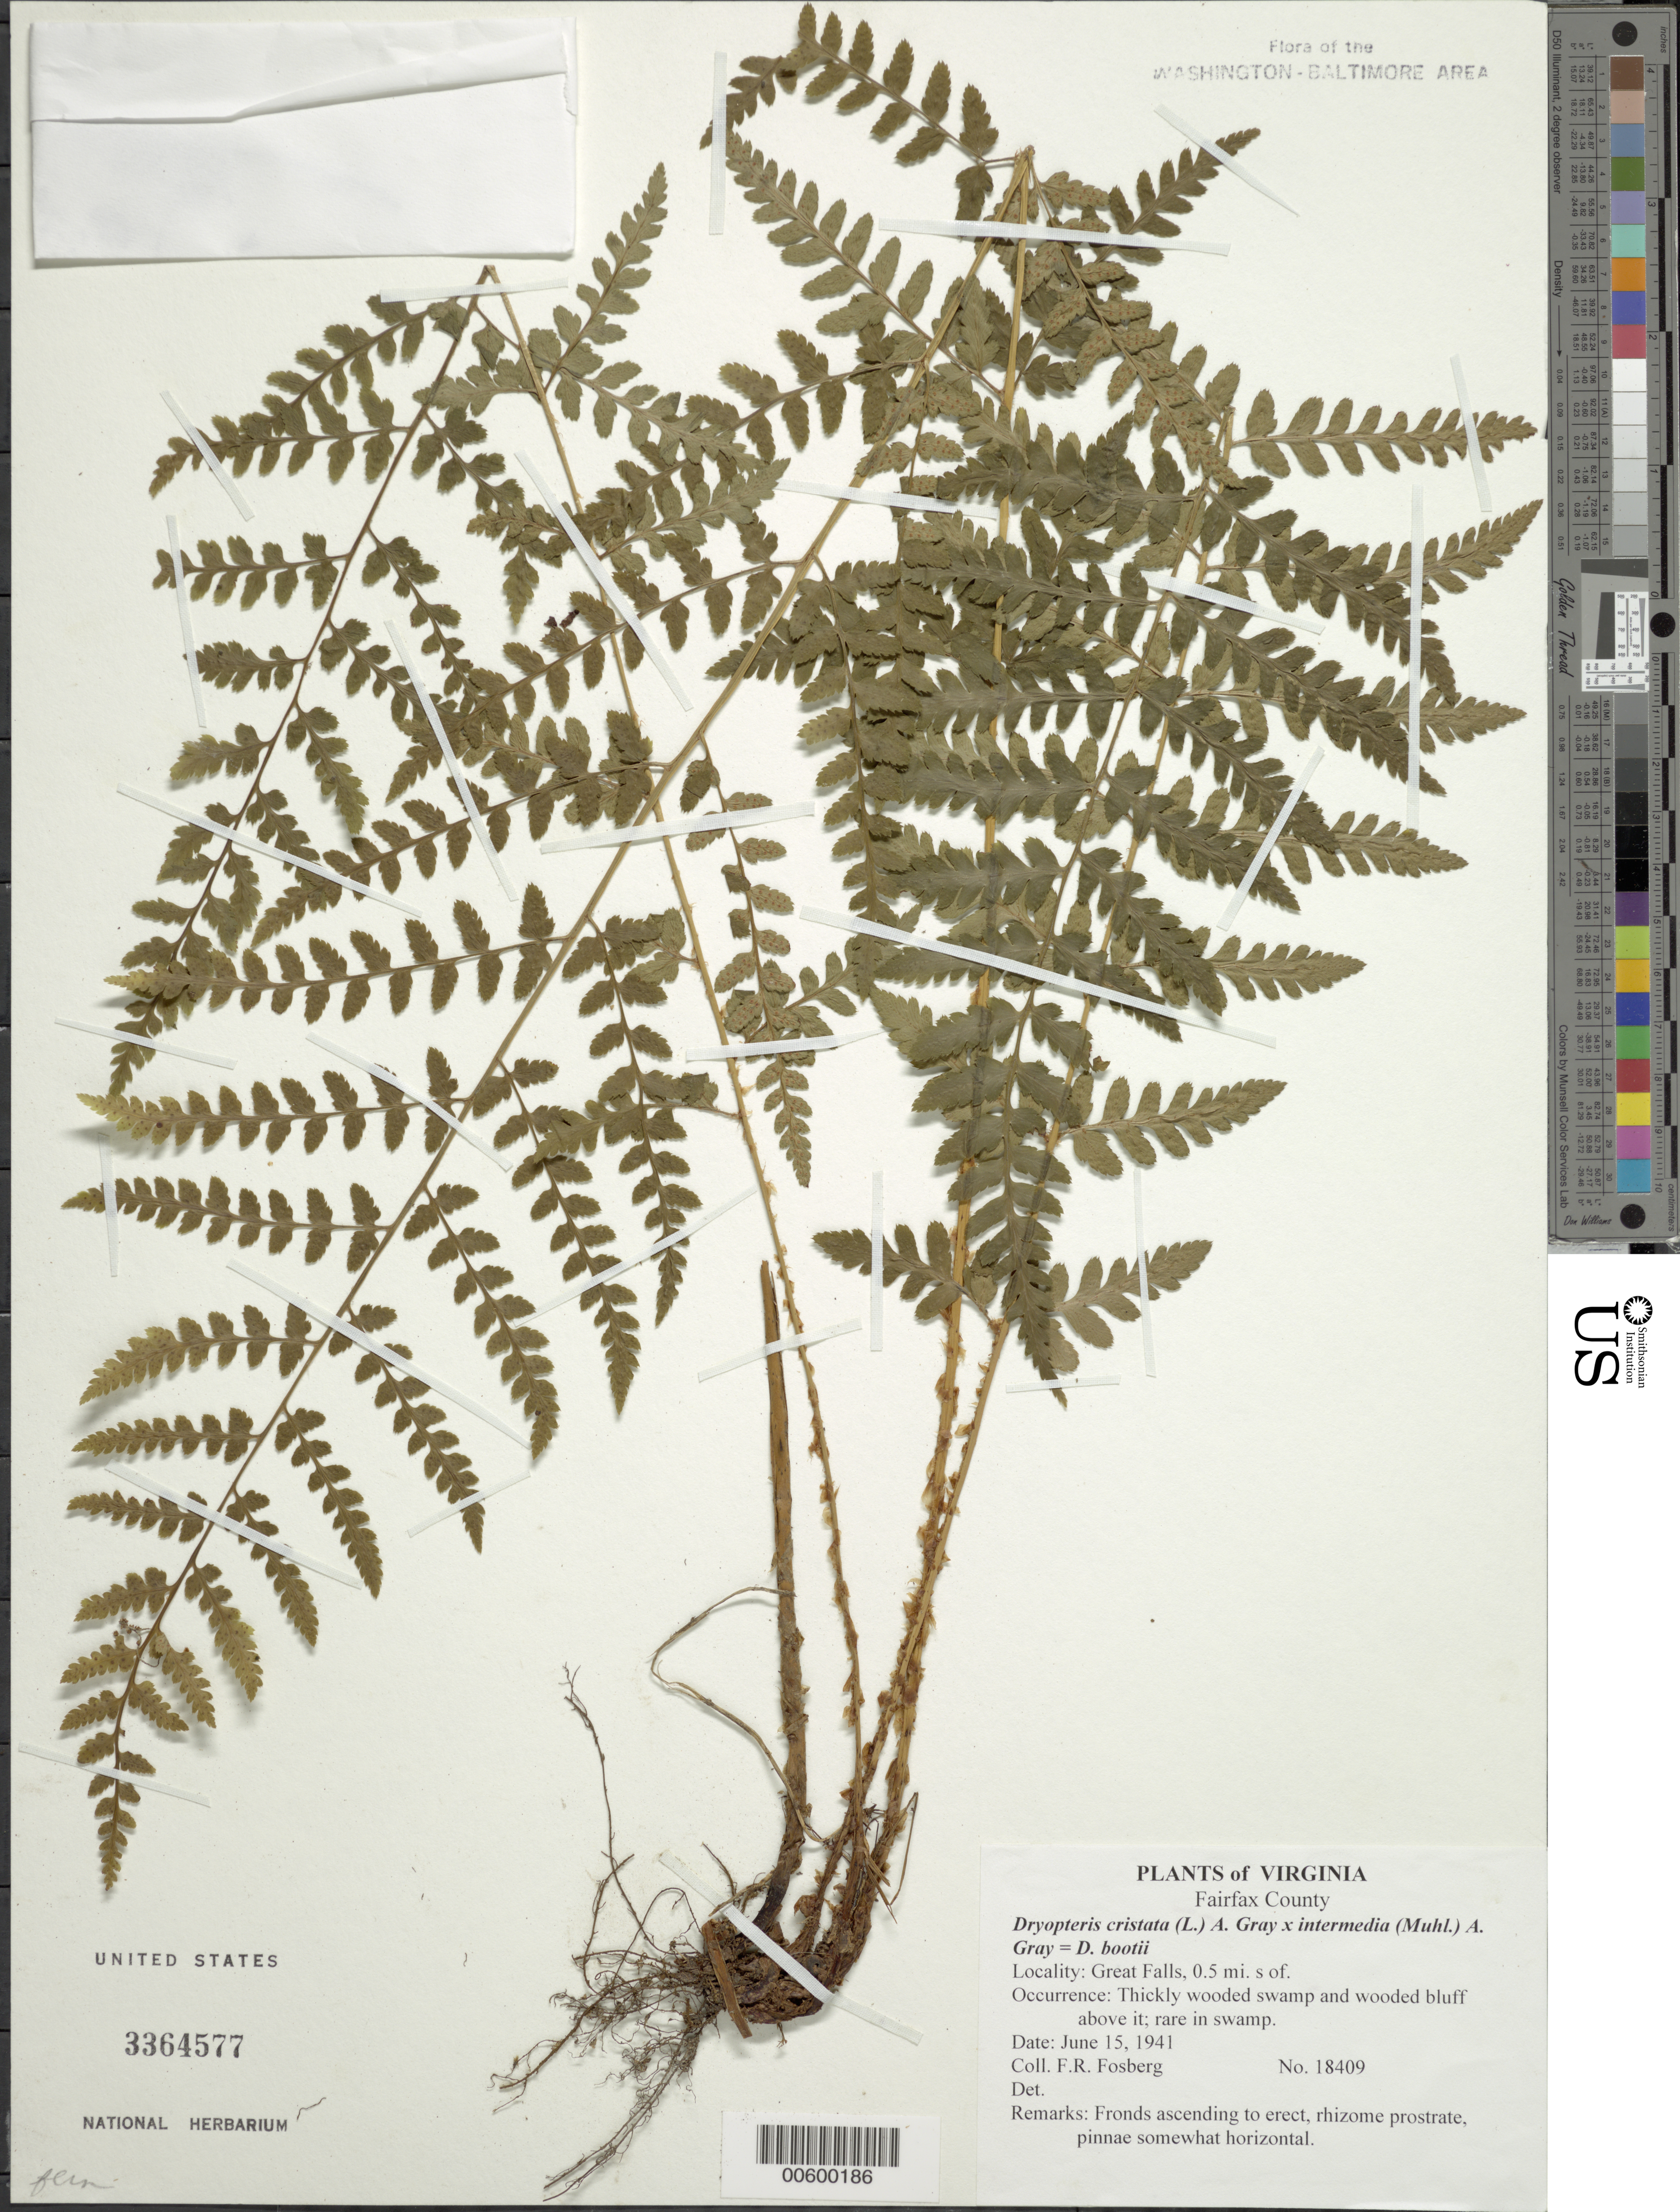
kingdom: Plantae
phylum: Tracheophyta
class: Polypodiopsida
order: Polypodiales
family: Dryopteridaceae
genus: Dryopteris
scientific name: Dryopteris x boottii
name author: Underw.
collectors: F. R. Fosberg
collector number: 18409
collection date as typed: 15 Jun 1941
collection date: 1941-06-15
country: United States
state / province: Virginia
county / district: Fairfax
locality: Great Falls, 0.5 mi. S of.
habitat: Thickly wooded swamp and wooded bluff above it; rare in swamp.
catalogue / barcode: US 3364577